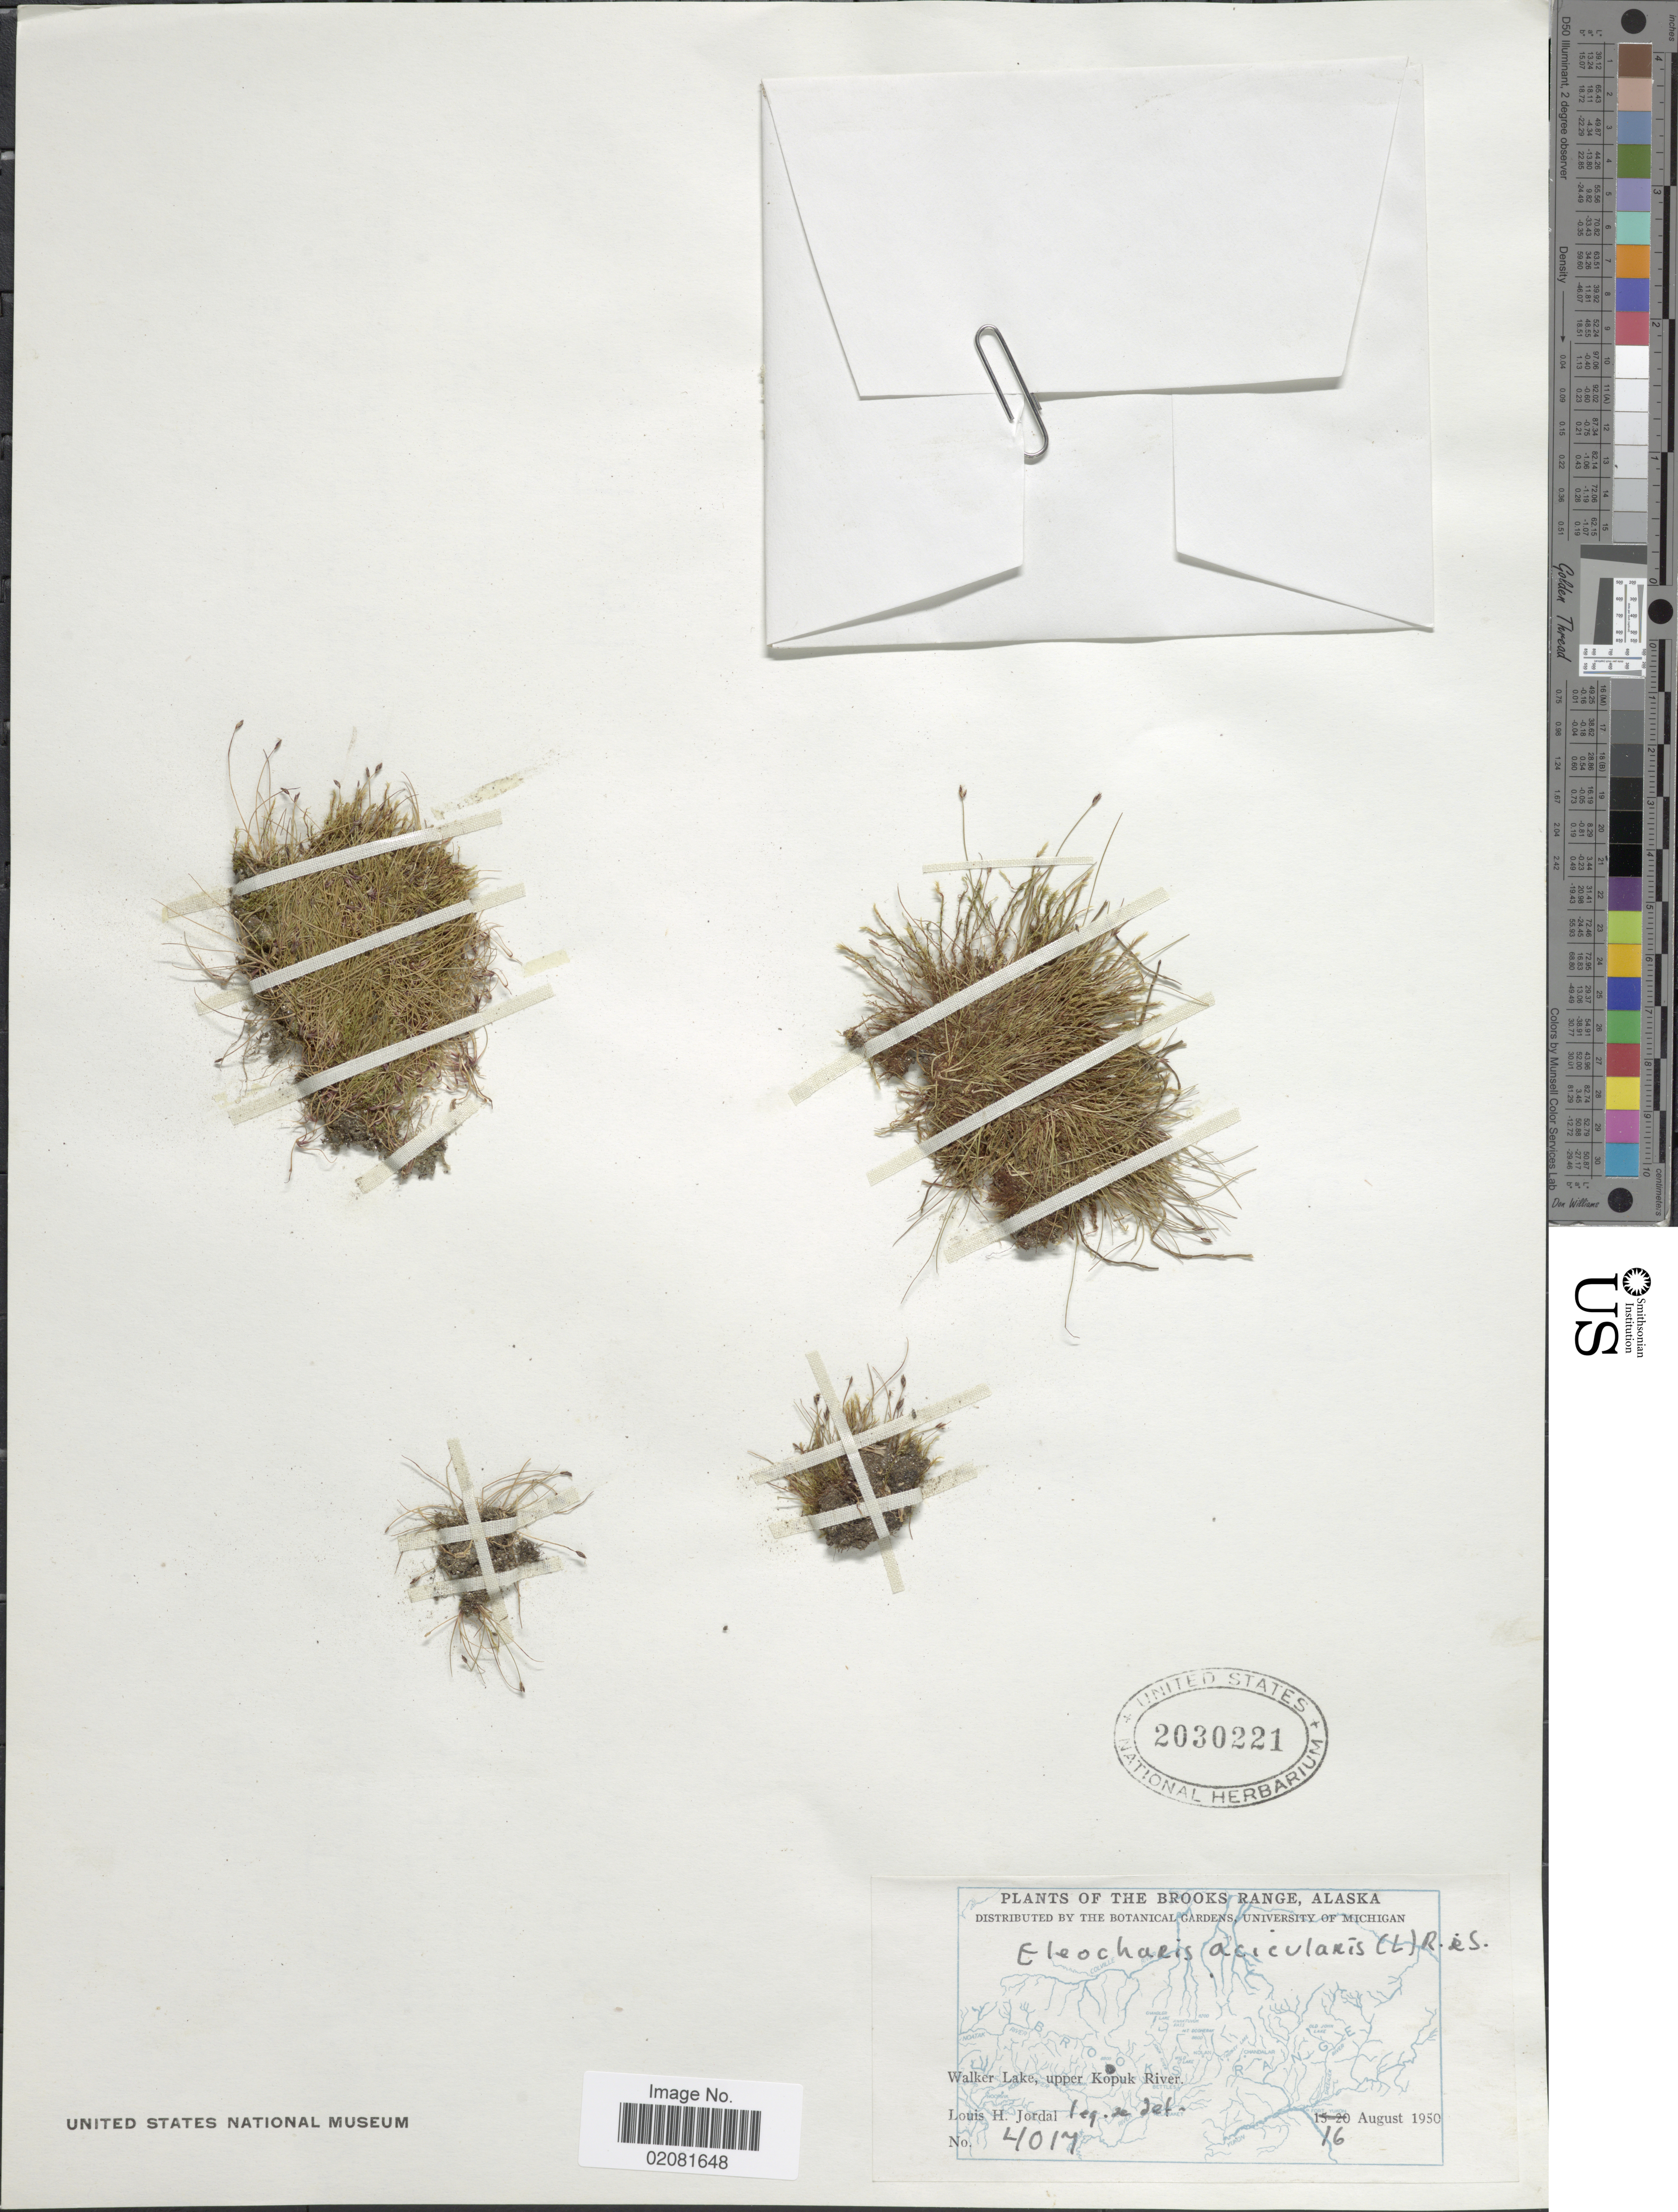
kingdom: Plantae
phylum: Tracheophyta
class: Liliopsida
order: Poales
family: Cyperaceae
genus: Eleocharis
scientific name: Eleocharis acicularis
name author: (L.) Roem. & Schult.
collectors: L. Jordal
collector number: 4017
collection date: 1950-08-16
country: United States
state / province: Alaska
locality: Brooks Range. Walker Lake, upper Kopuk River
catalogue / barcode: US 2030221